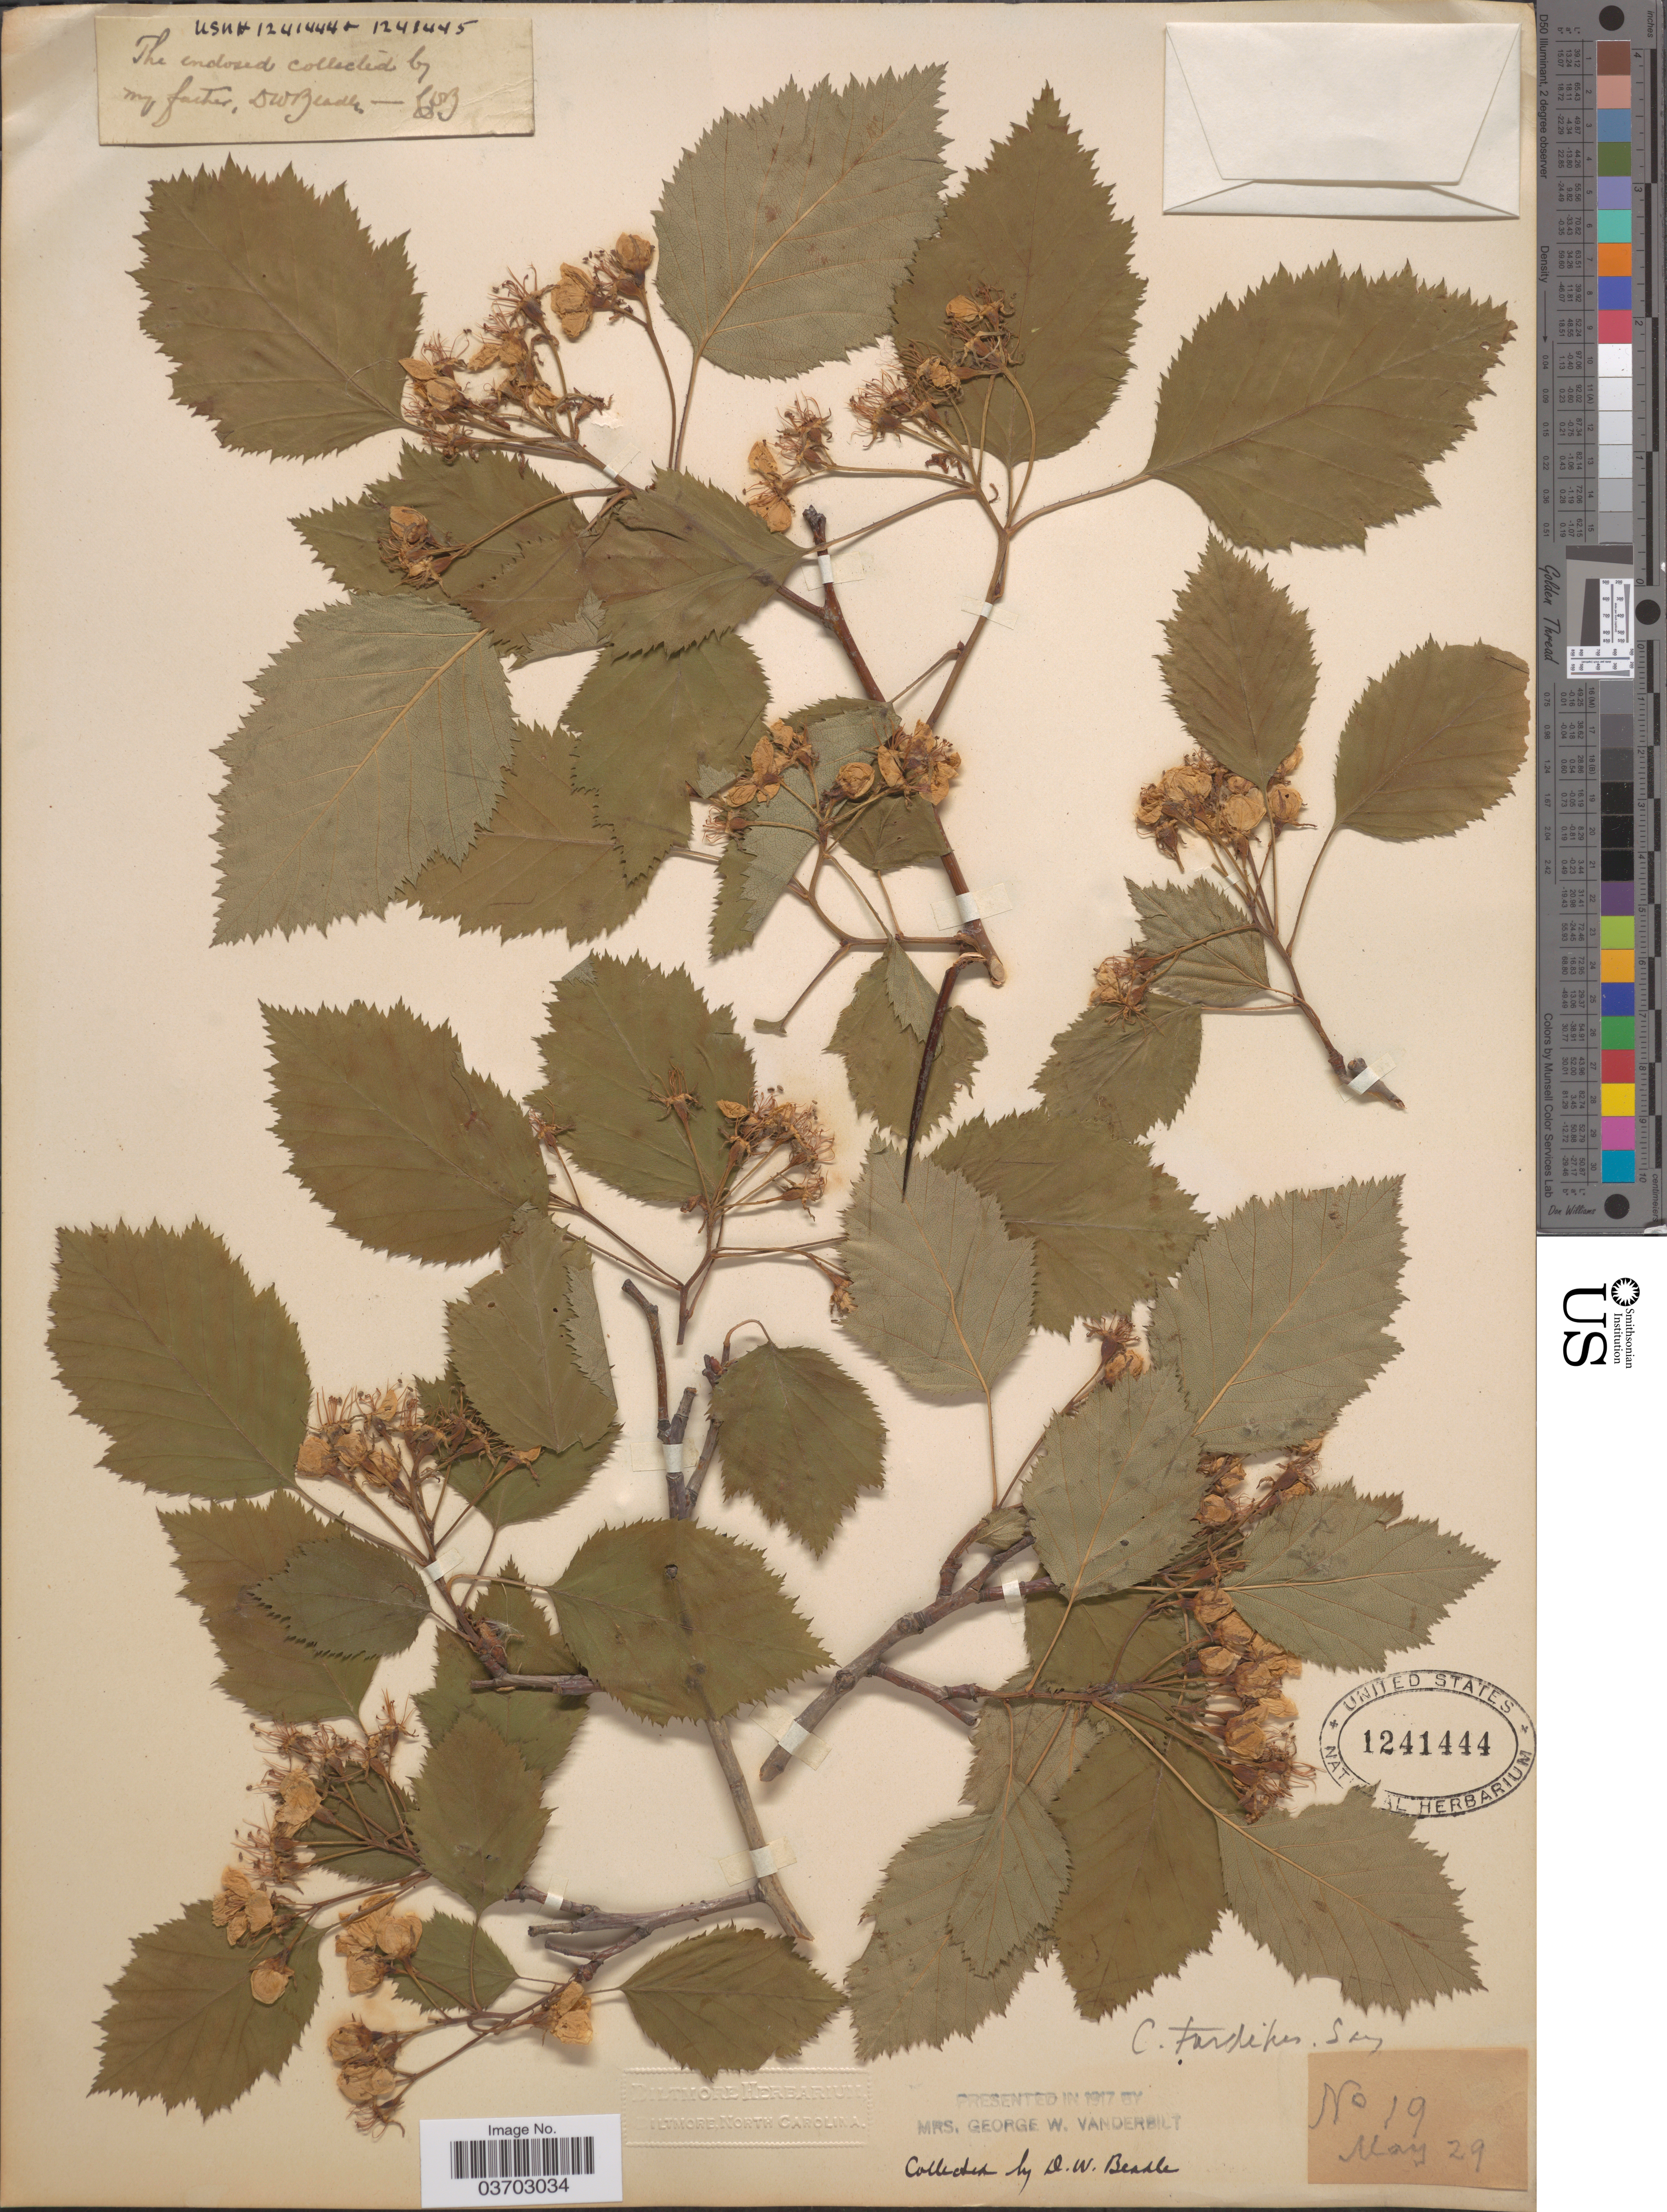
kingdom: Plantae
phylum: Tracheophyta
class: Magnoliopsida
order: Rosales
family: Rosaceae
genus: Crataegus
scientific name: Crataegus holmesiana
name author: Ashe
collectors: D. Beadle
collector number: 19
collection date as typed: Transcribed d/m/y: /5/29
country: United States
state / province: North Carolina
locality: North Carolina. [unsure placement]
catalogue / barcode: US 1241444